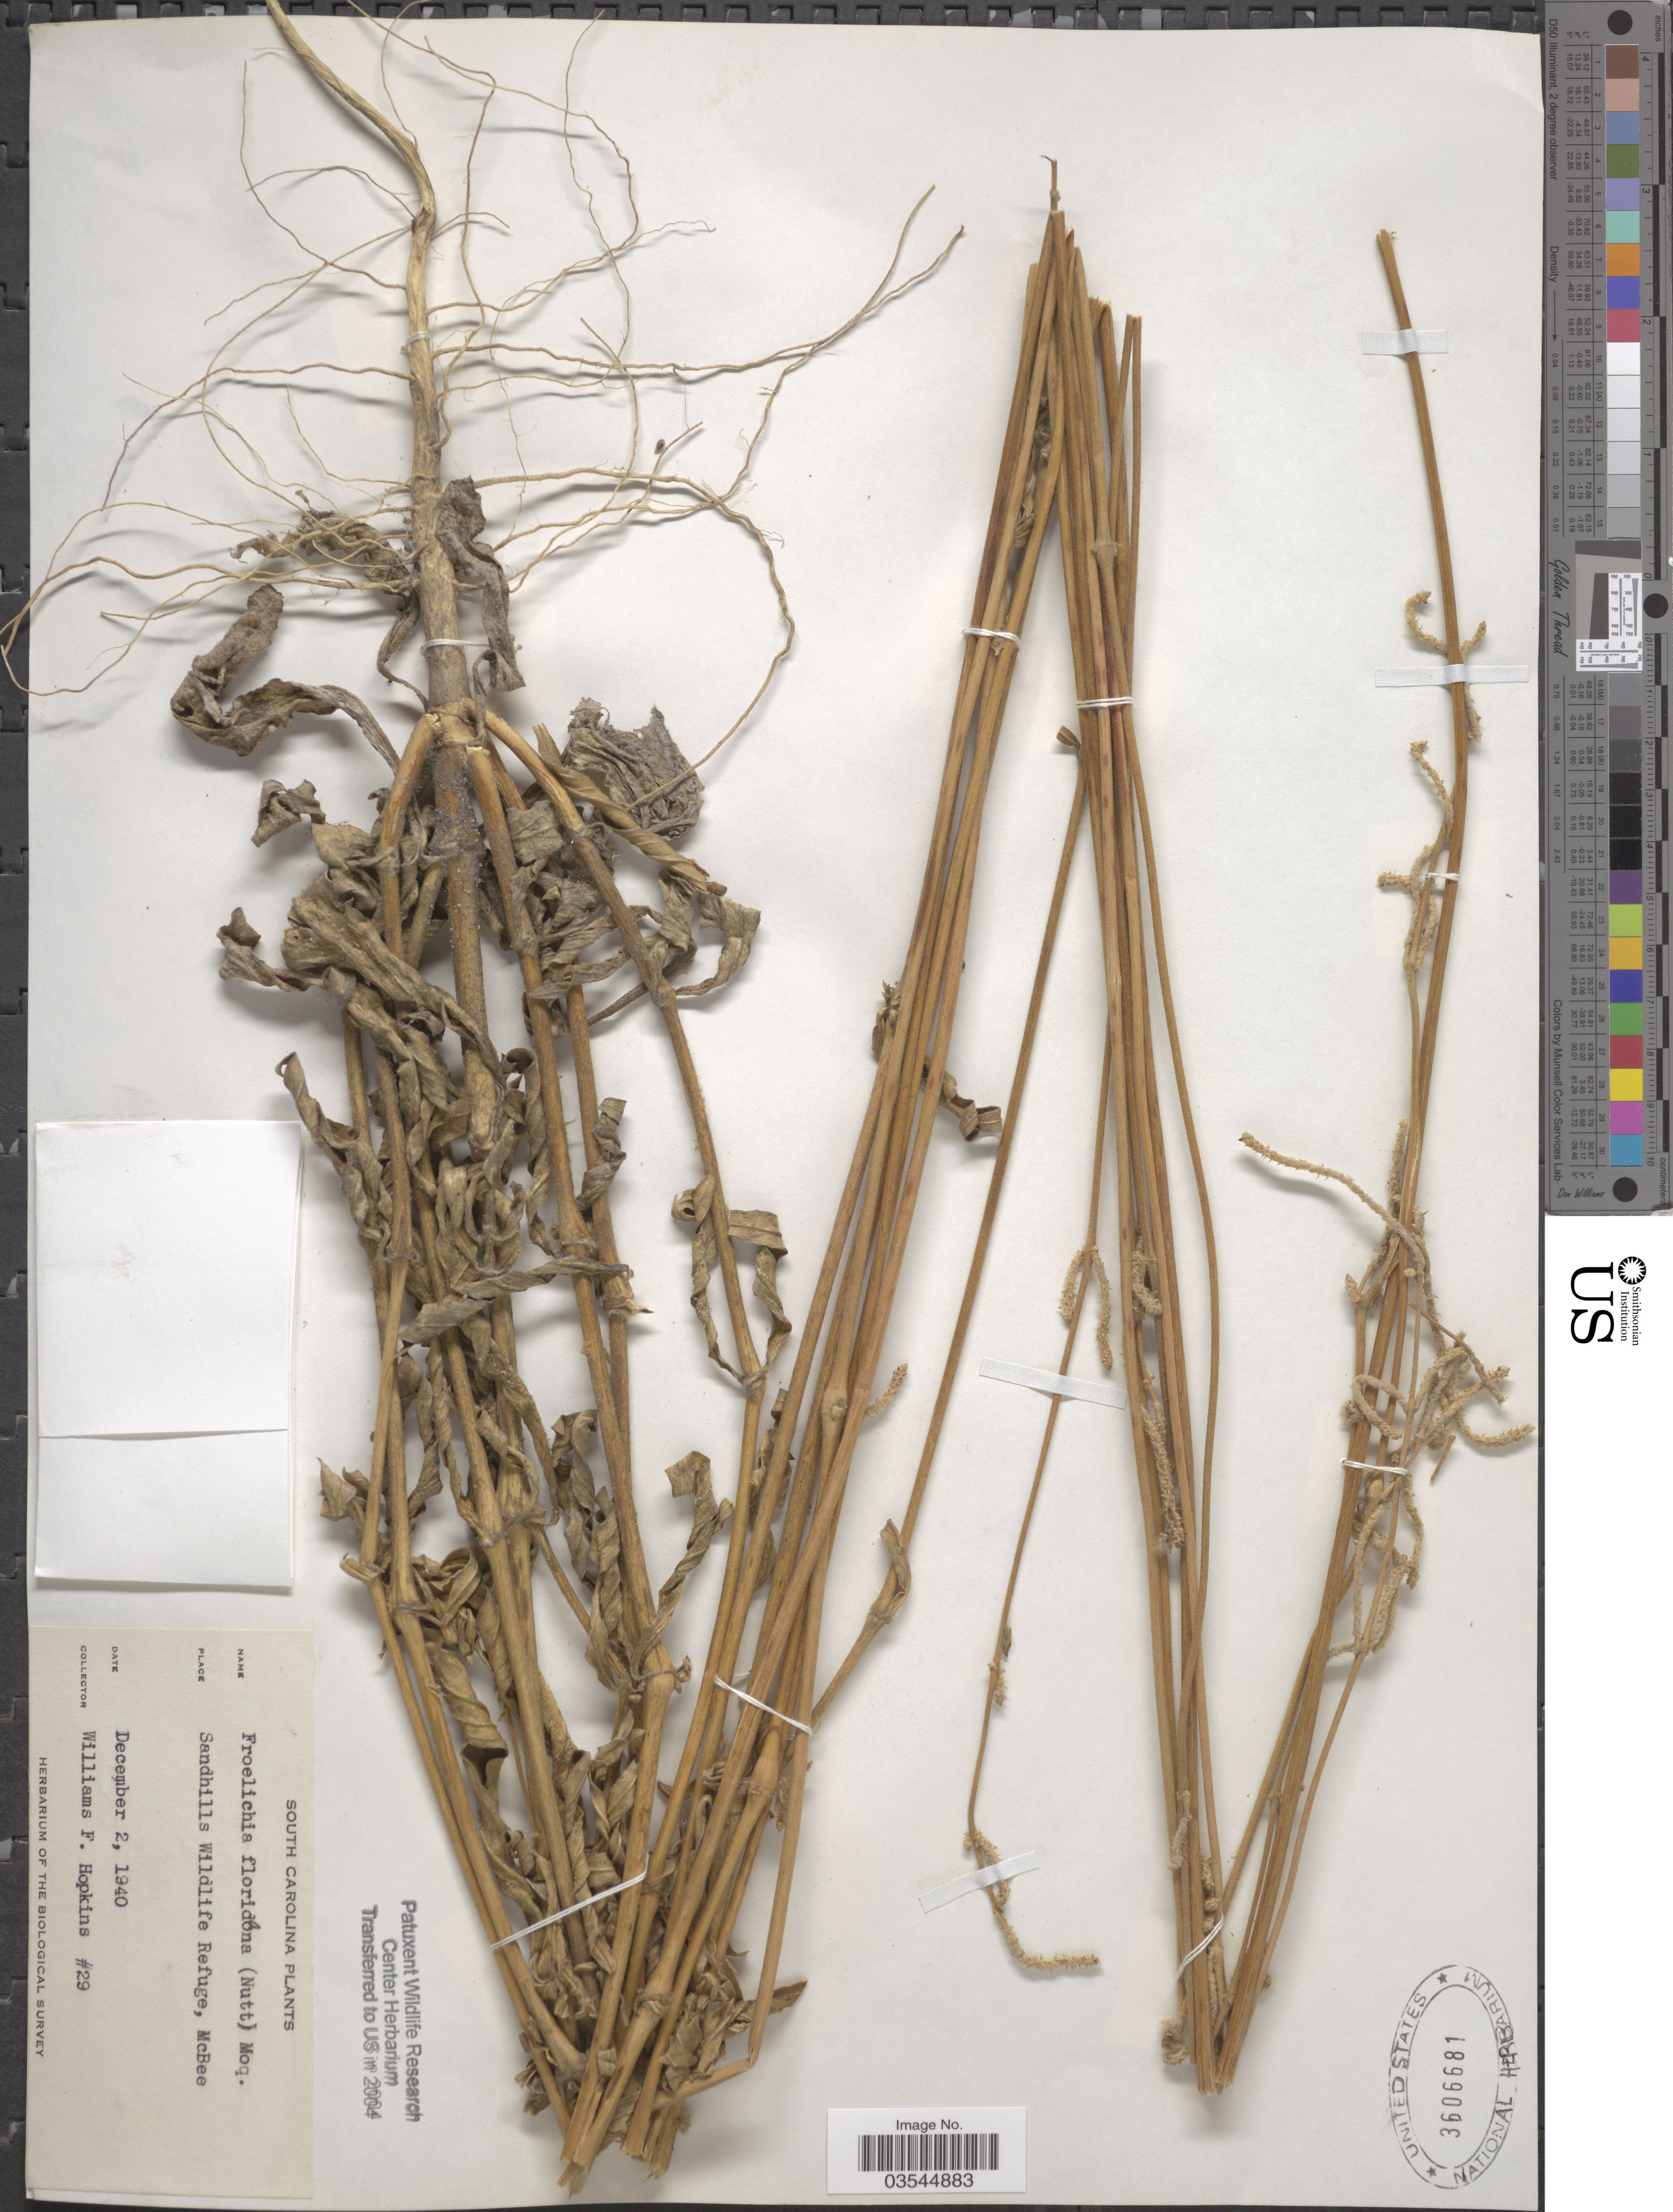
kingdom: Plantae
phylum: Tracheophyta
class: Magnoliopsida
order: Caryophyllales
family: Amaranthaceae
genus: Froelichia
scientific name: Froelichia floridana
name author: (Nutt.) Moq.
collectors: W. Hopkins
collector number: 29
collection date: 1940-12-02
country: United States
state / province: South Carolina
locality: Sandhills Wildlife Refuge, McBee.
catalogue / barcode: US 3606681